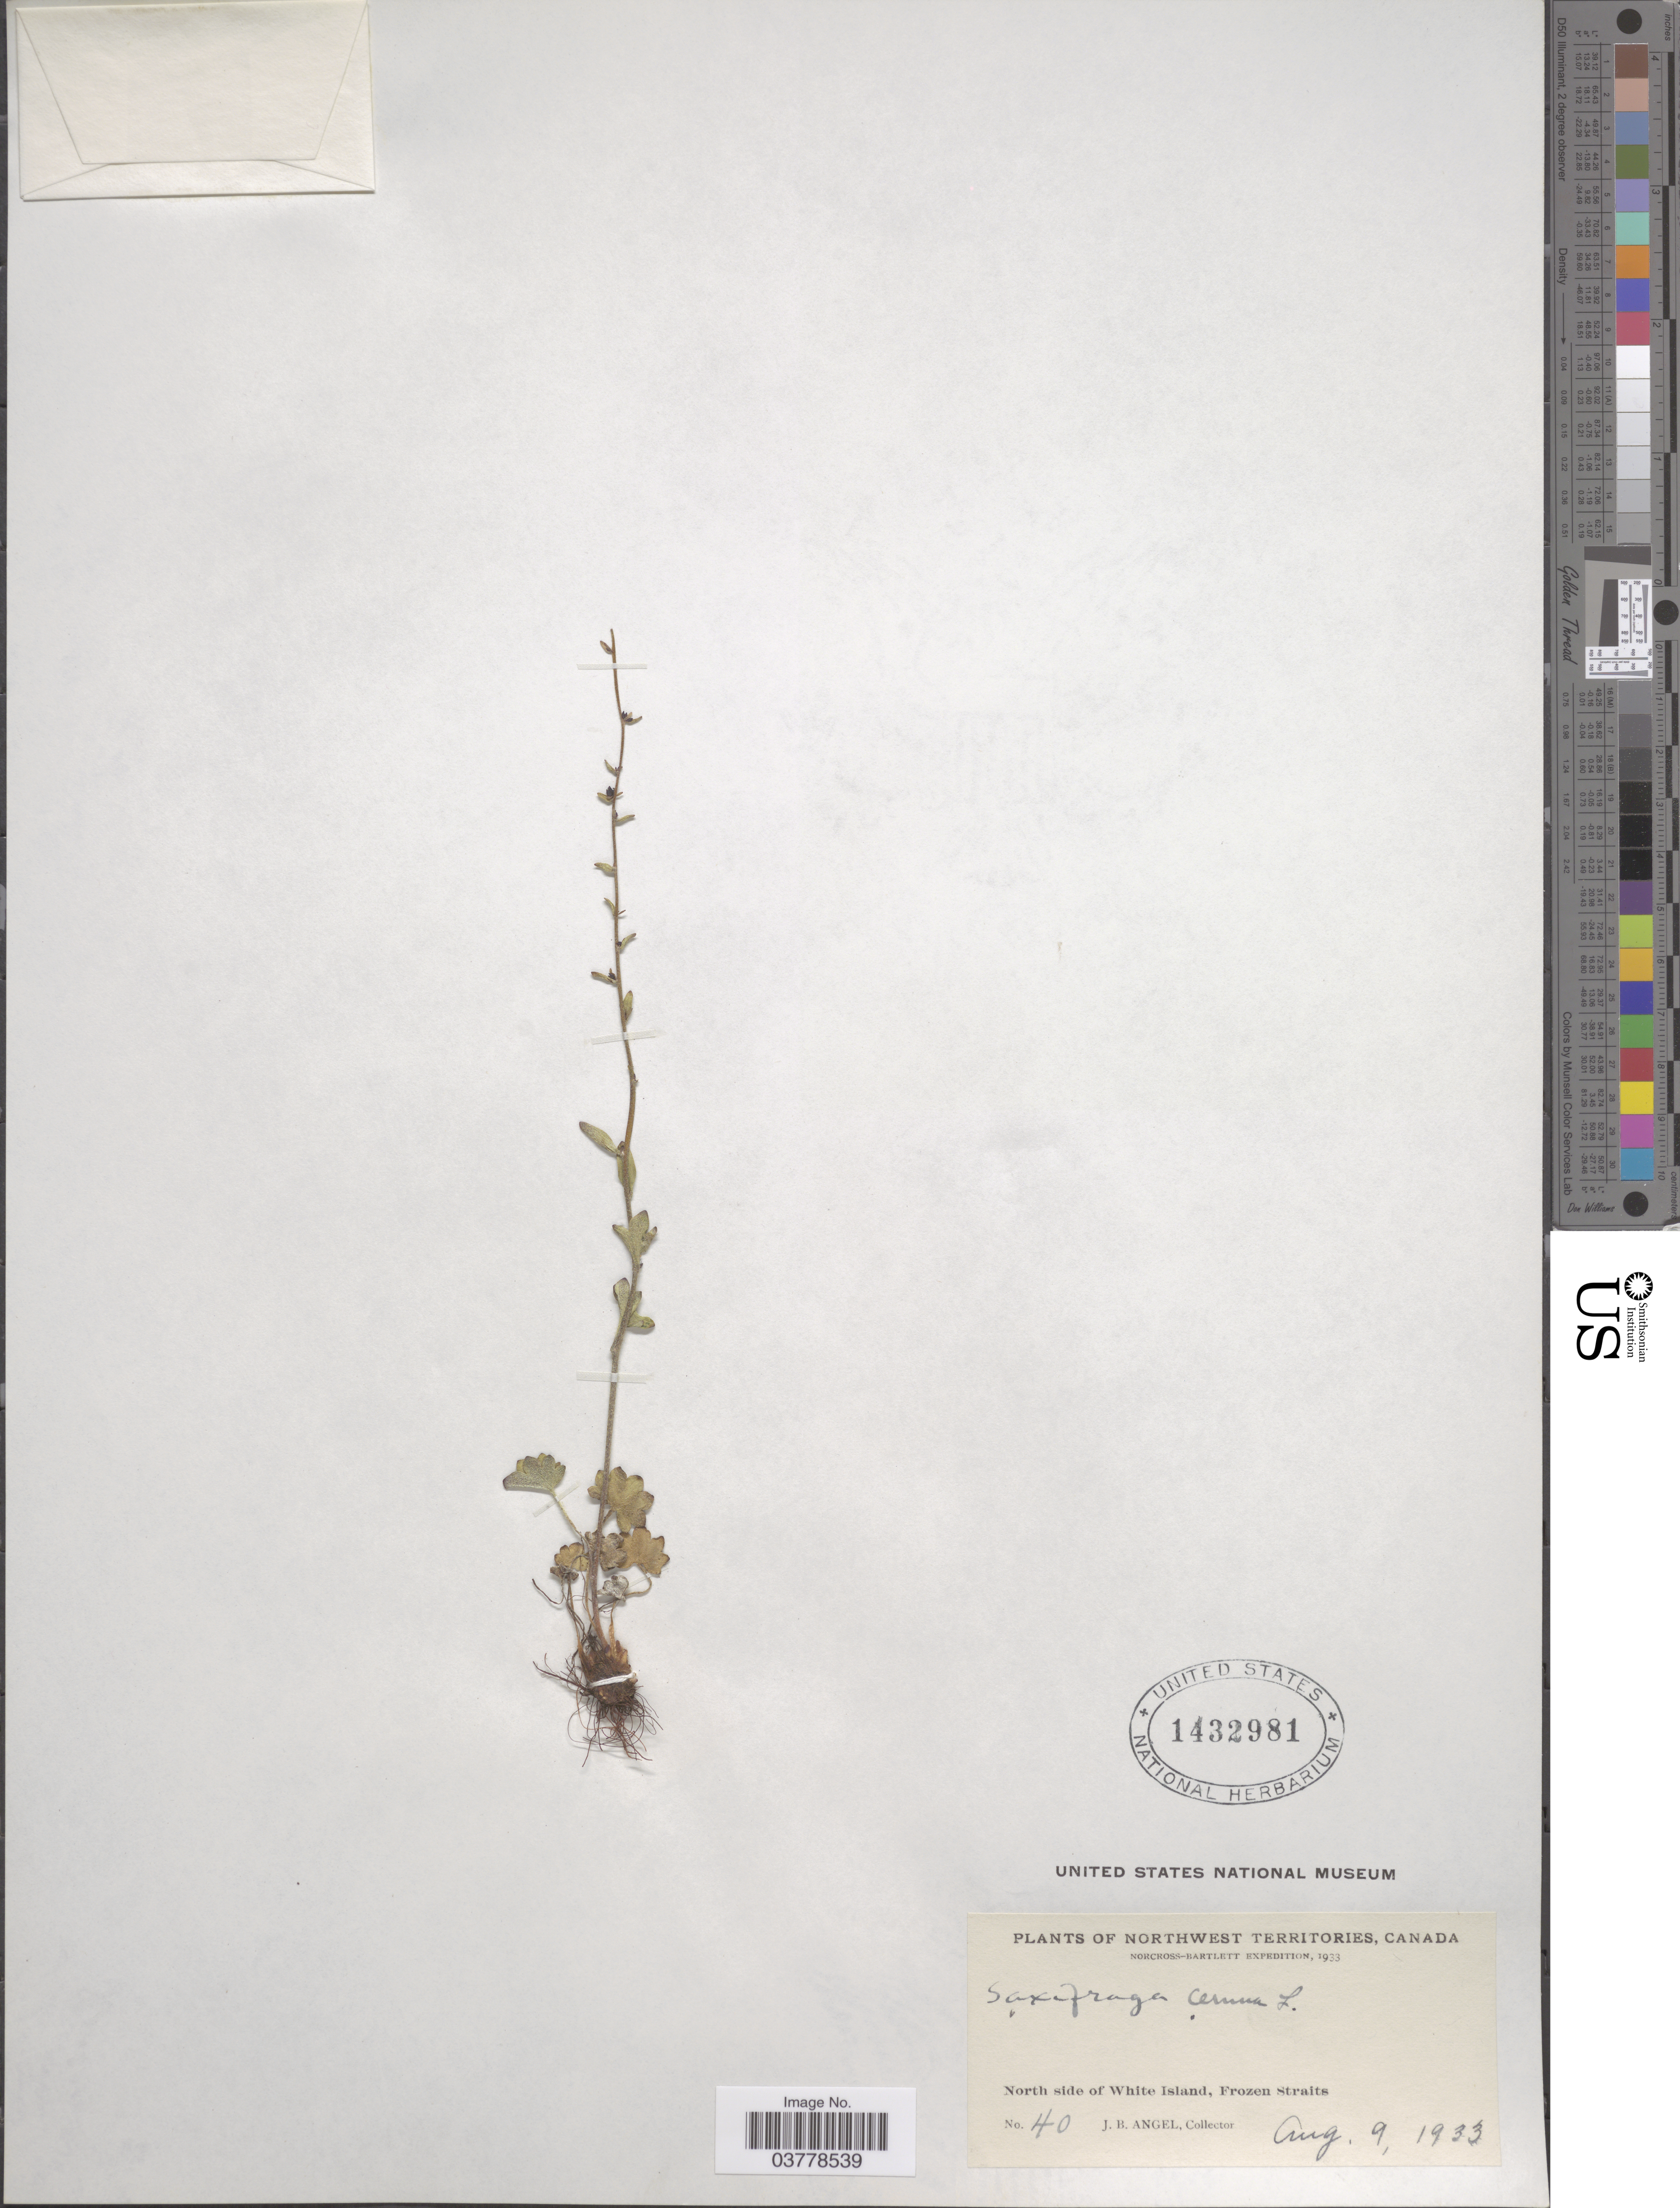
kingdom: Plantae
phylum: Tracheophyta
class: Magnoliopsida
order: Saxifragales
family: Saxifragaceae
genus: Saxifraga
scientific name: Saxifraga cernua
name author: L.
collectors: J. Angel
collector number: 40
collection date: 1933-08-09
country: Canada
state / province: Northwest Territories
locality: North side of White Island, Frozen Straits.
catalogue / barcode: US 1432981